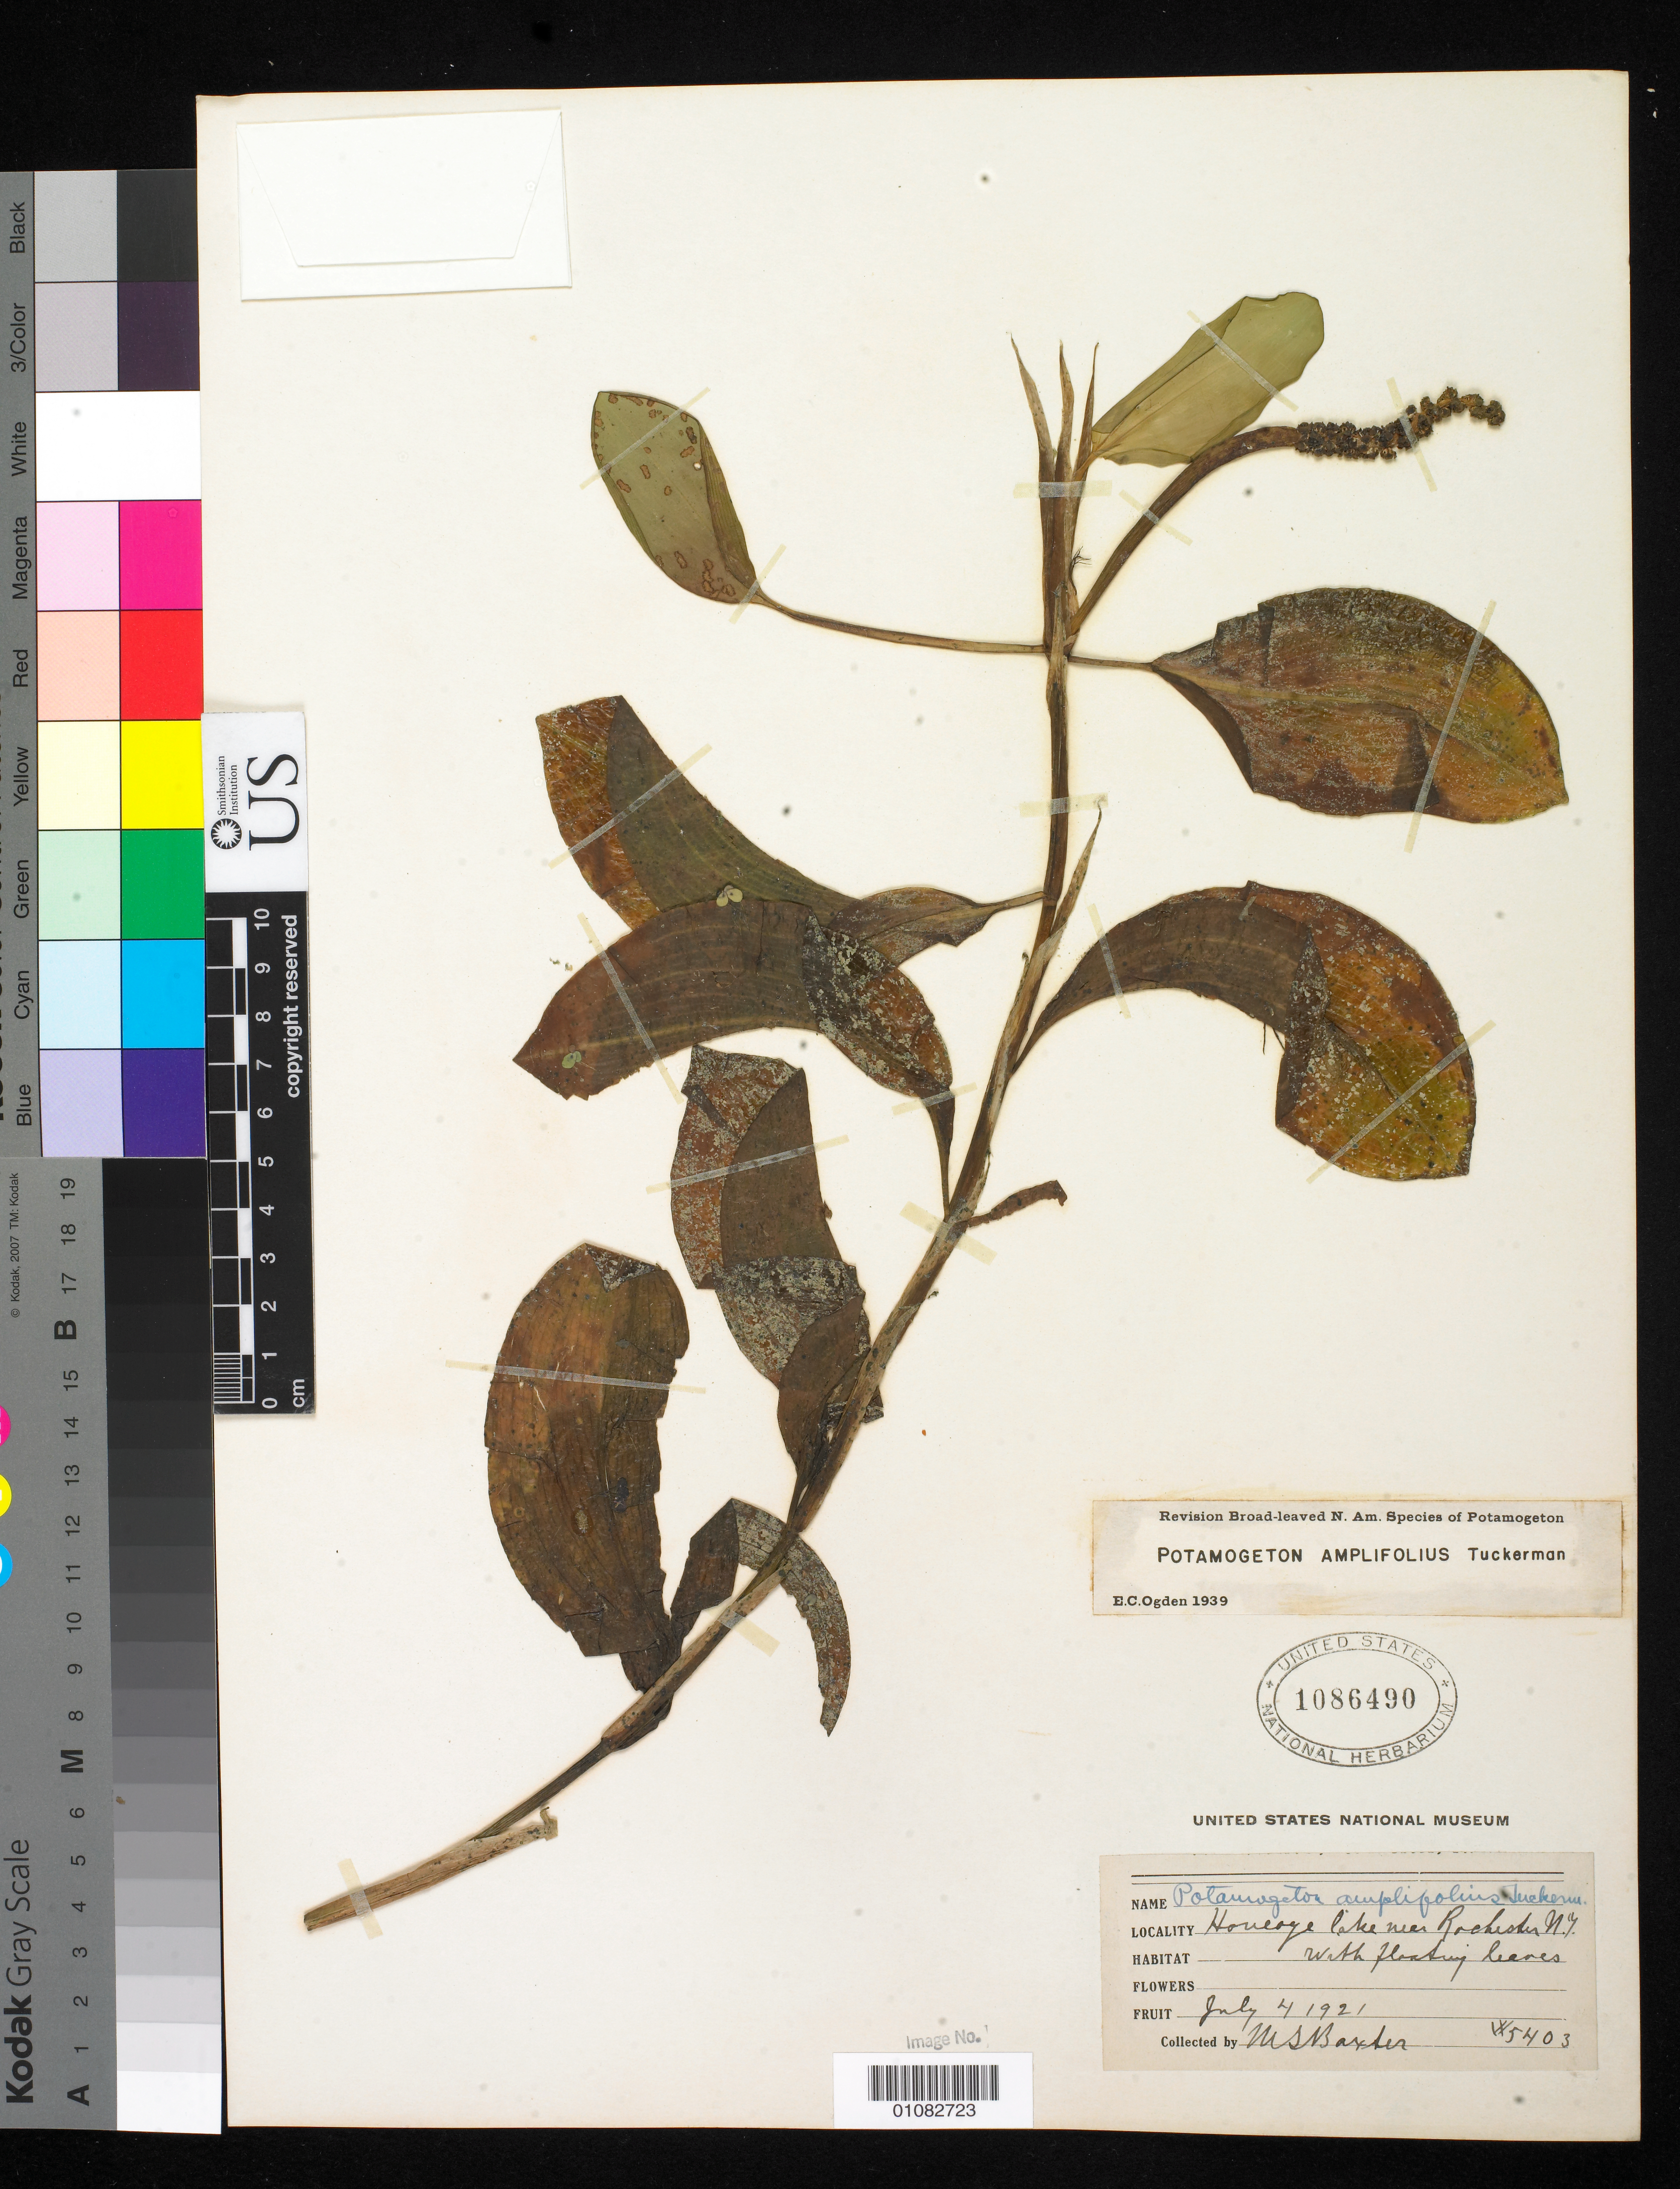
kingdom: Plantae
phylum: Tracheophyta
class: Liliopsida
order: Alismatales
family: Potamogetonaceae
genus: Potamogeton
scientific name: Potamogeton amplifolius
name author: Tuckerm.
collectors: M. Baxter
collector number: W5403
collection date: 1921-07-04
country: United States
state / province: New York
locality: Houeoge (?) Lake near Rochester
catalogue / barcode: US 1086490